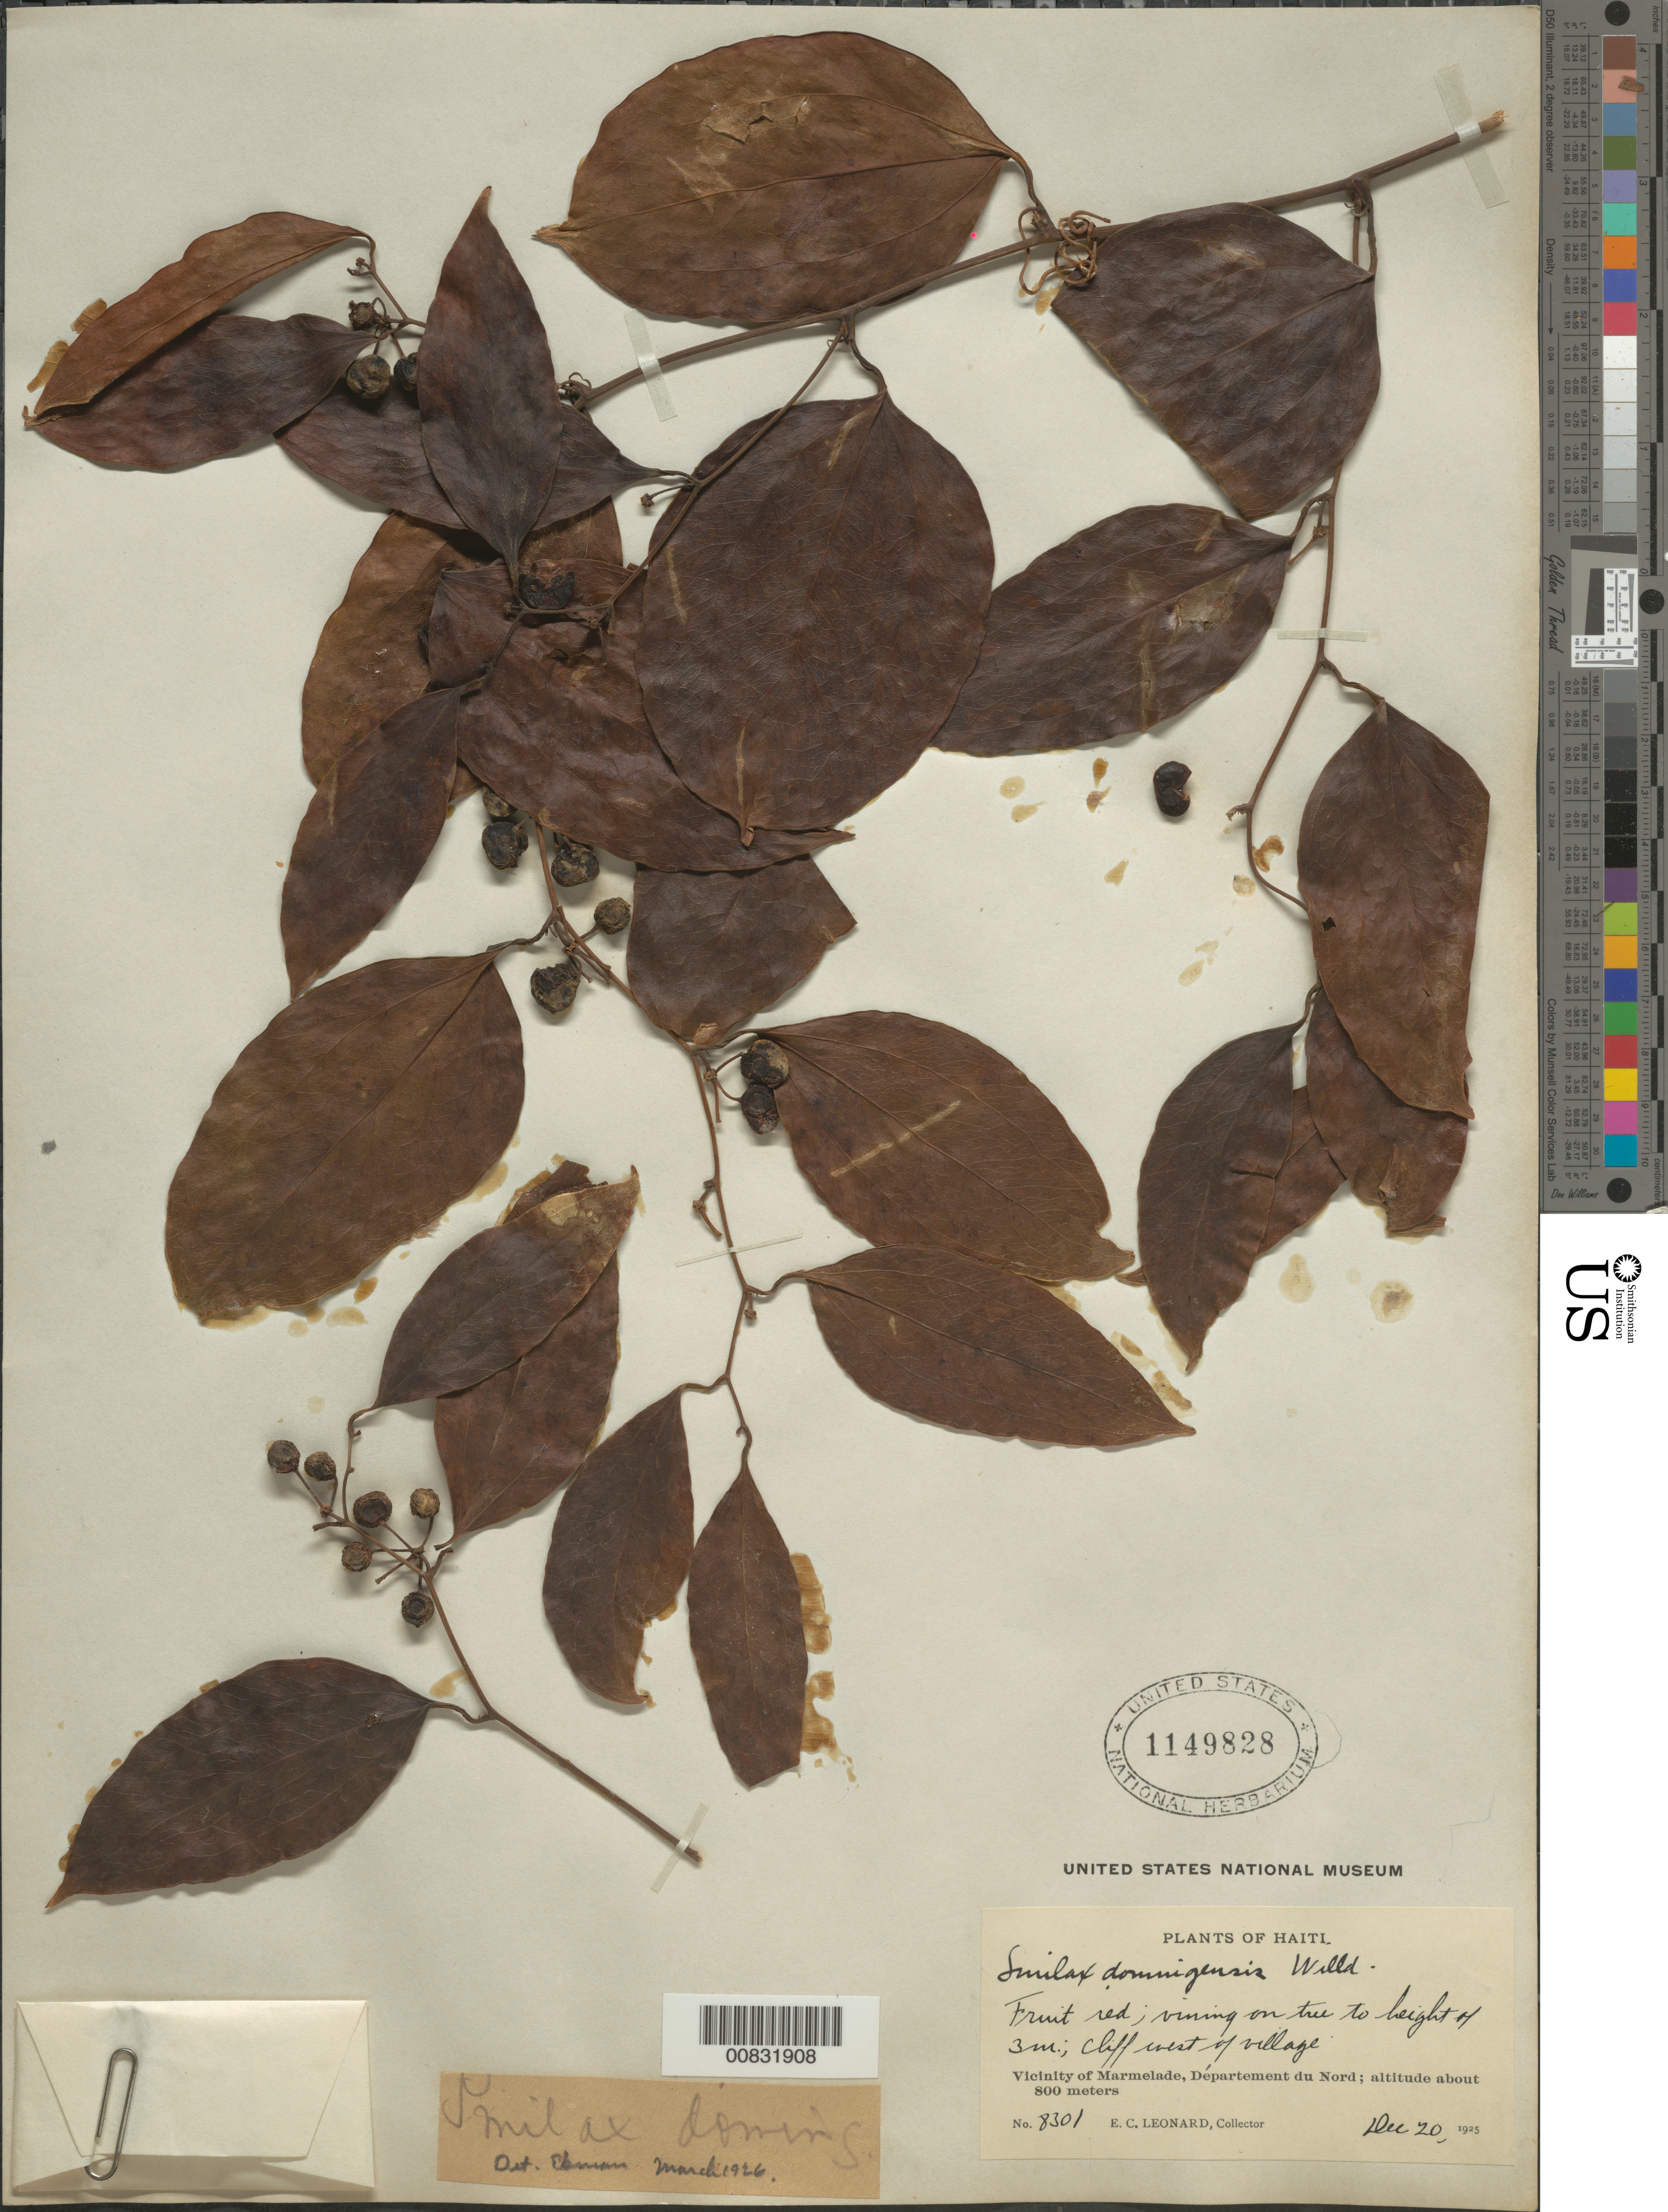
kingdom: Plantae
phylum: Tracheophyta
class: Liliopsida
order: Liliales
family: Smilacaceae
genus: Smilax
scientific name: Smilax domingensis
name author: Willd.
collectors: E. C. Leonard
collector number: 8301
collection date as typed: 20 Dec 1925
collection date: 1925-12-20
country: Haiti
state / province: Nord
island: Hispaniola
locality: Vicinity of Marmelade, cliff west of village.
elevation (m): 800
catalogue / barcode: US 1149828